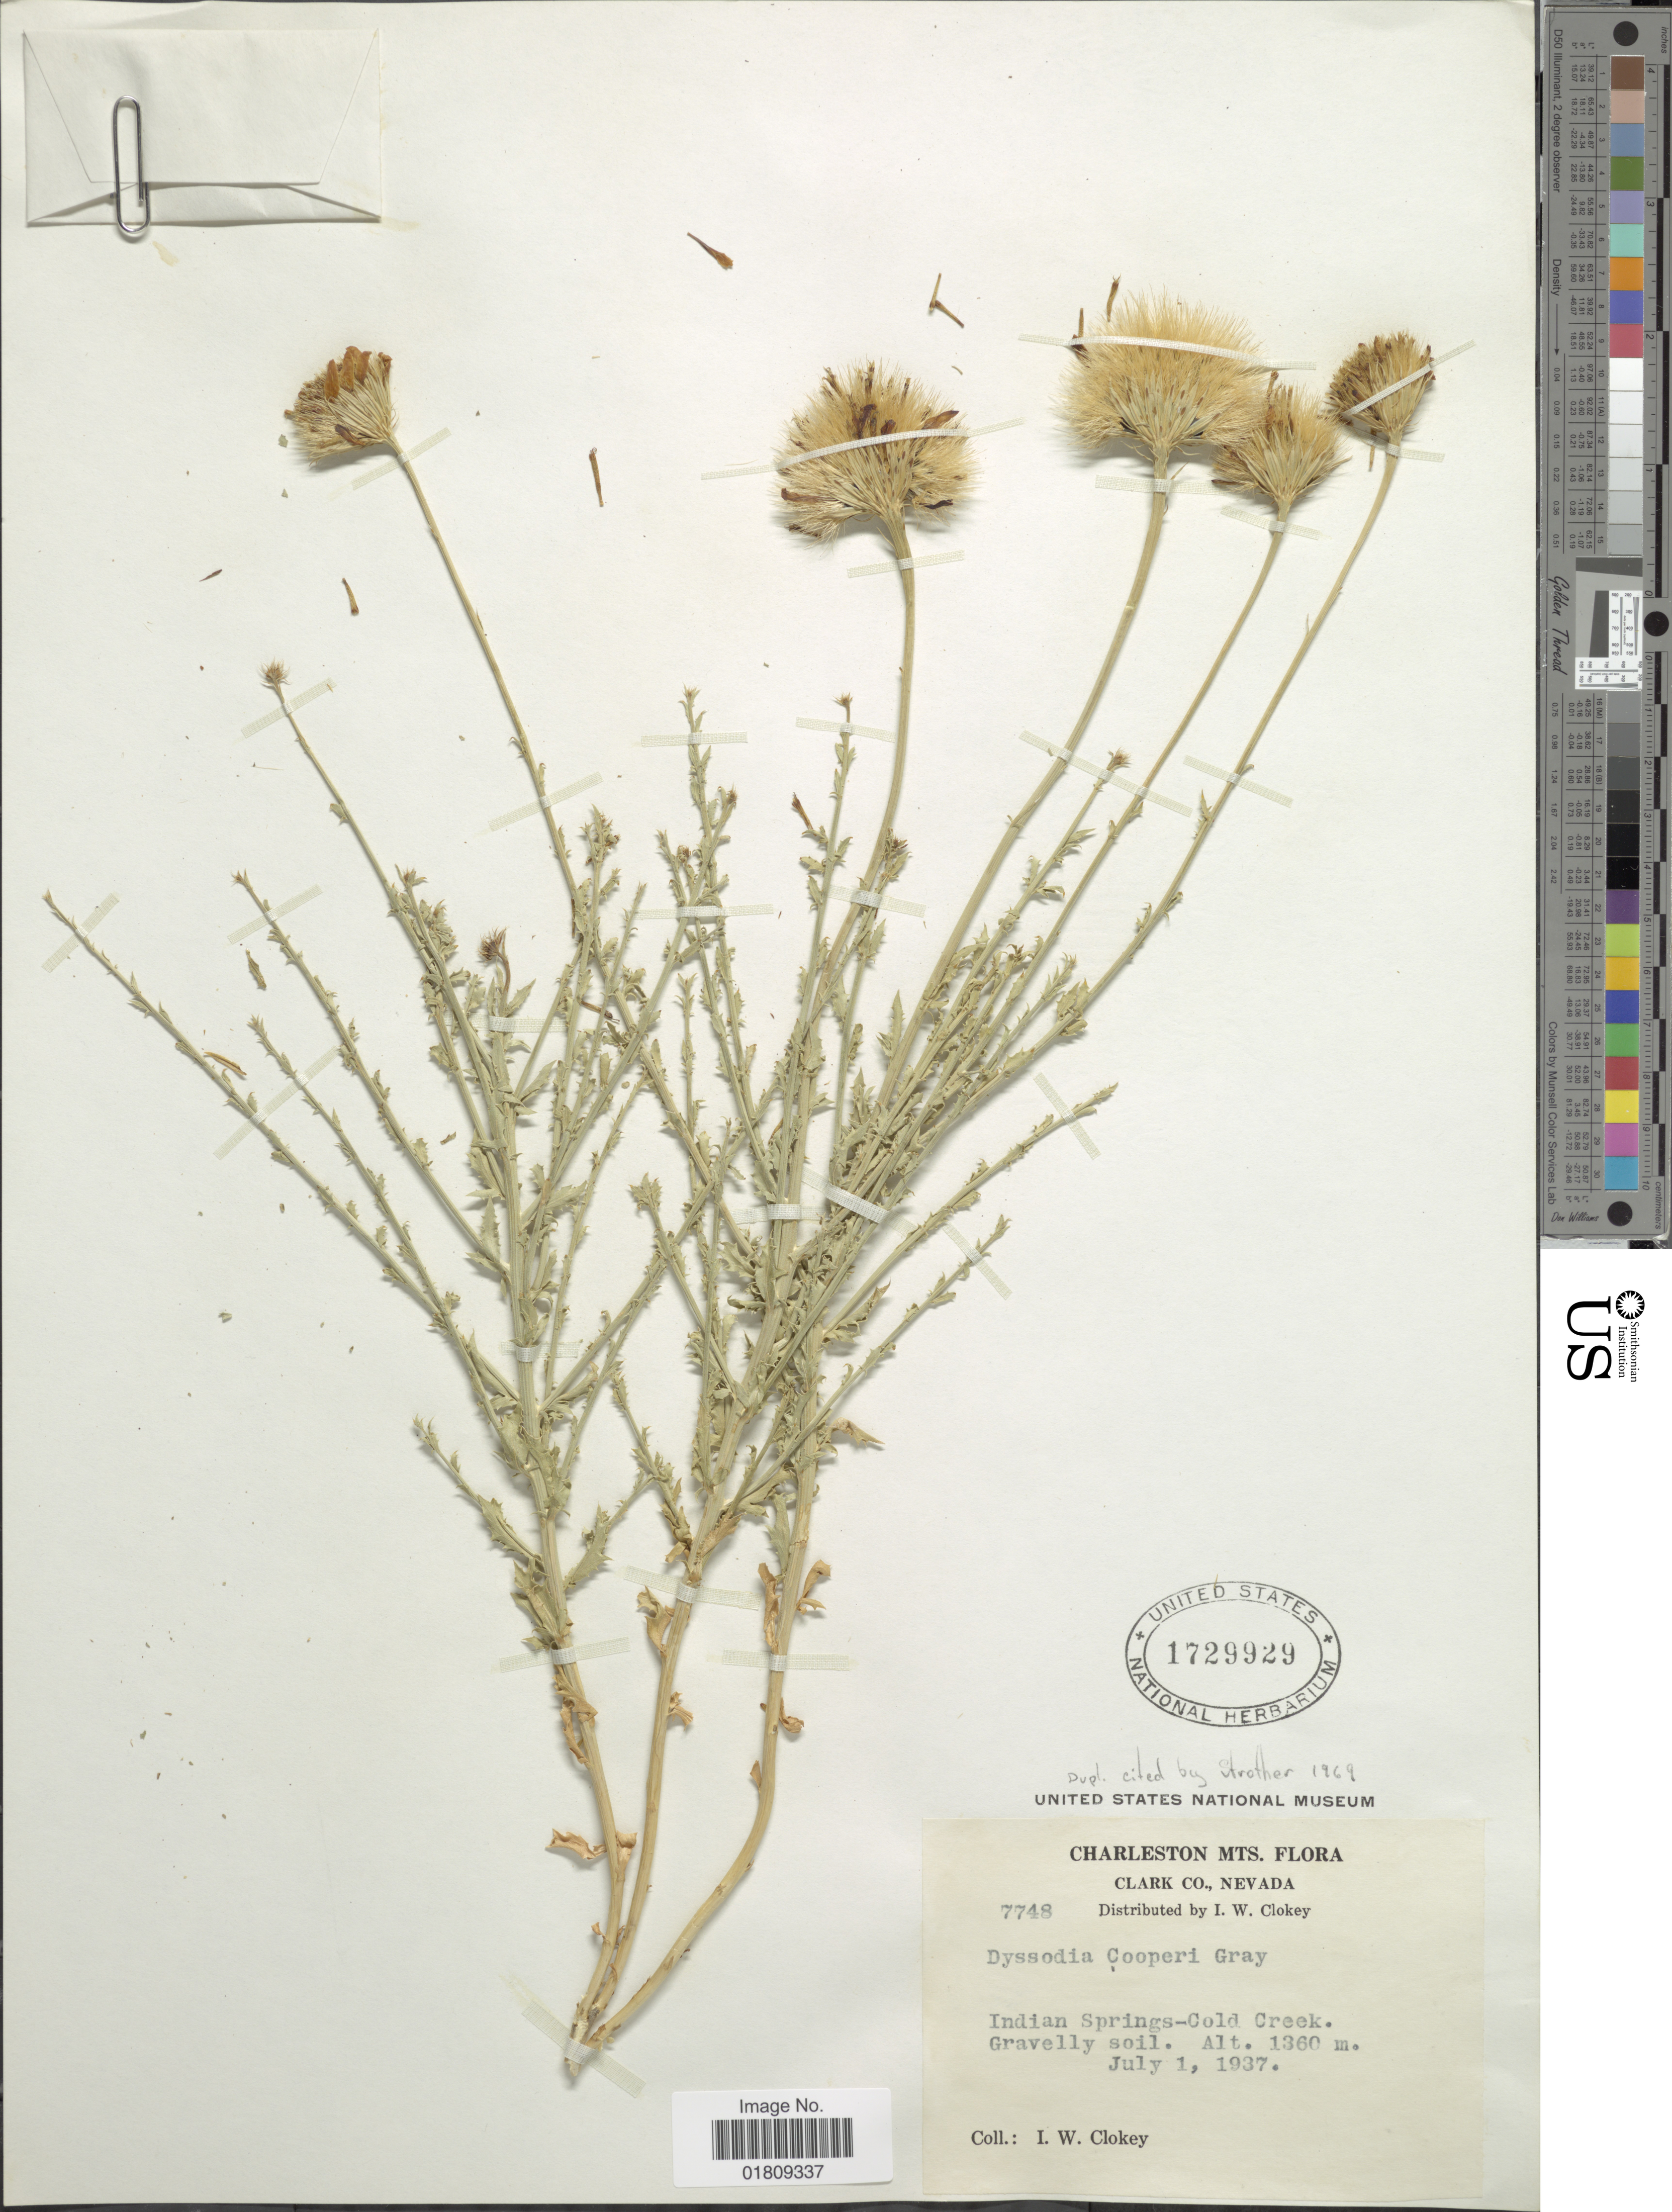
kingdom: Plantae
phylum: Tracheophyta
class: Magnoliopsida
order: Asterales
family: Asteraceae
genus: Dyssodia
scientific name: Dyssodia cooperi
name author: A. Gray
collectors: I. W. Clokey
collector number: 7748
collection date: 1937-07-01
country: United States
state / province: Nevada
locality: Charleston Mts., Clark Co., Indian Springs-Cold Creek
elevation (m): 1360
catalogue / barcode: US 1729929